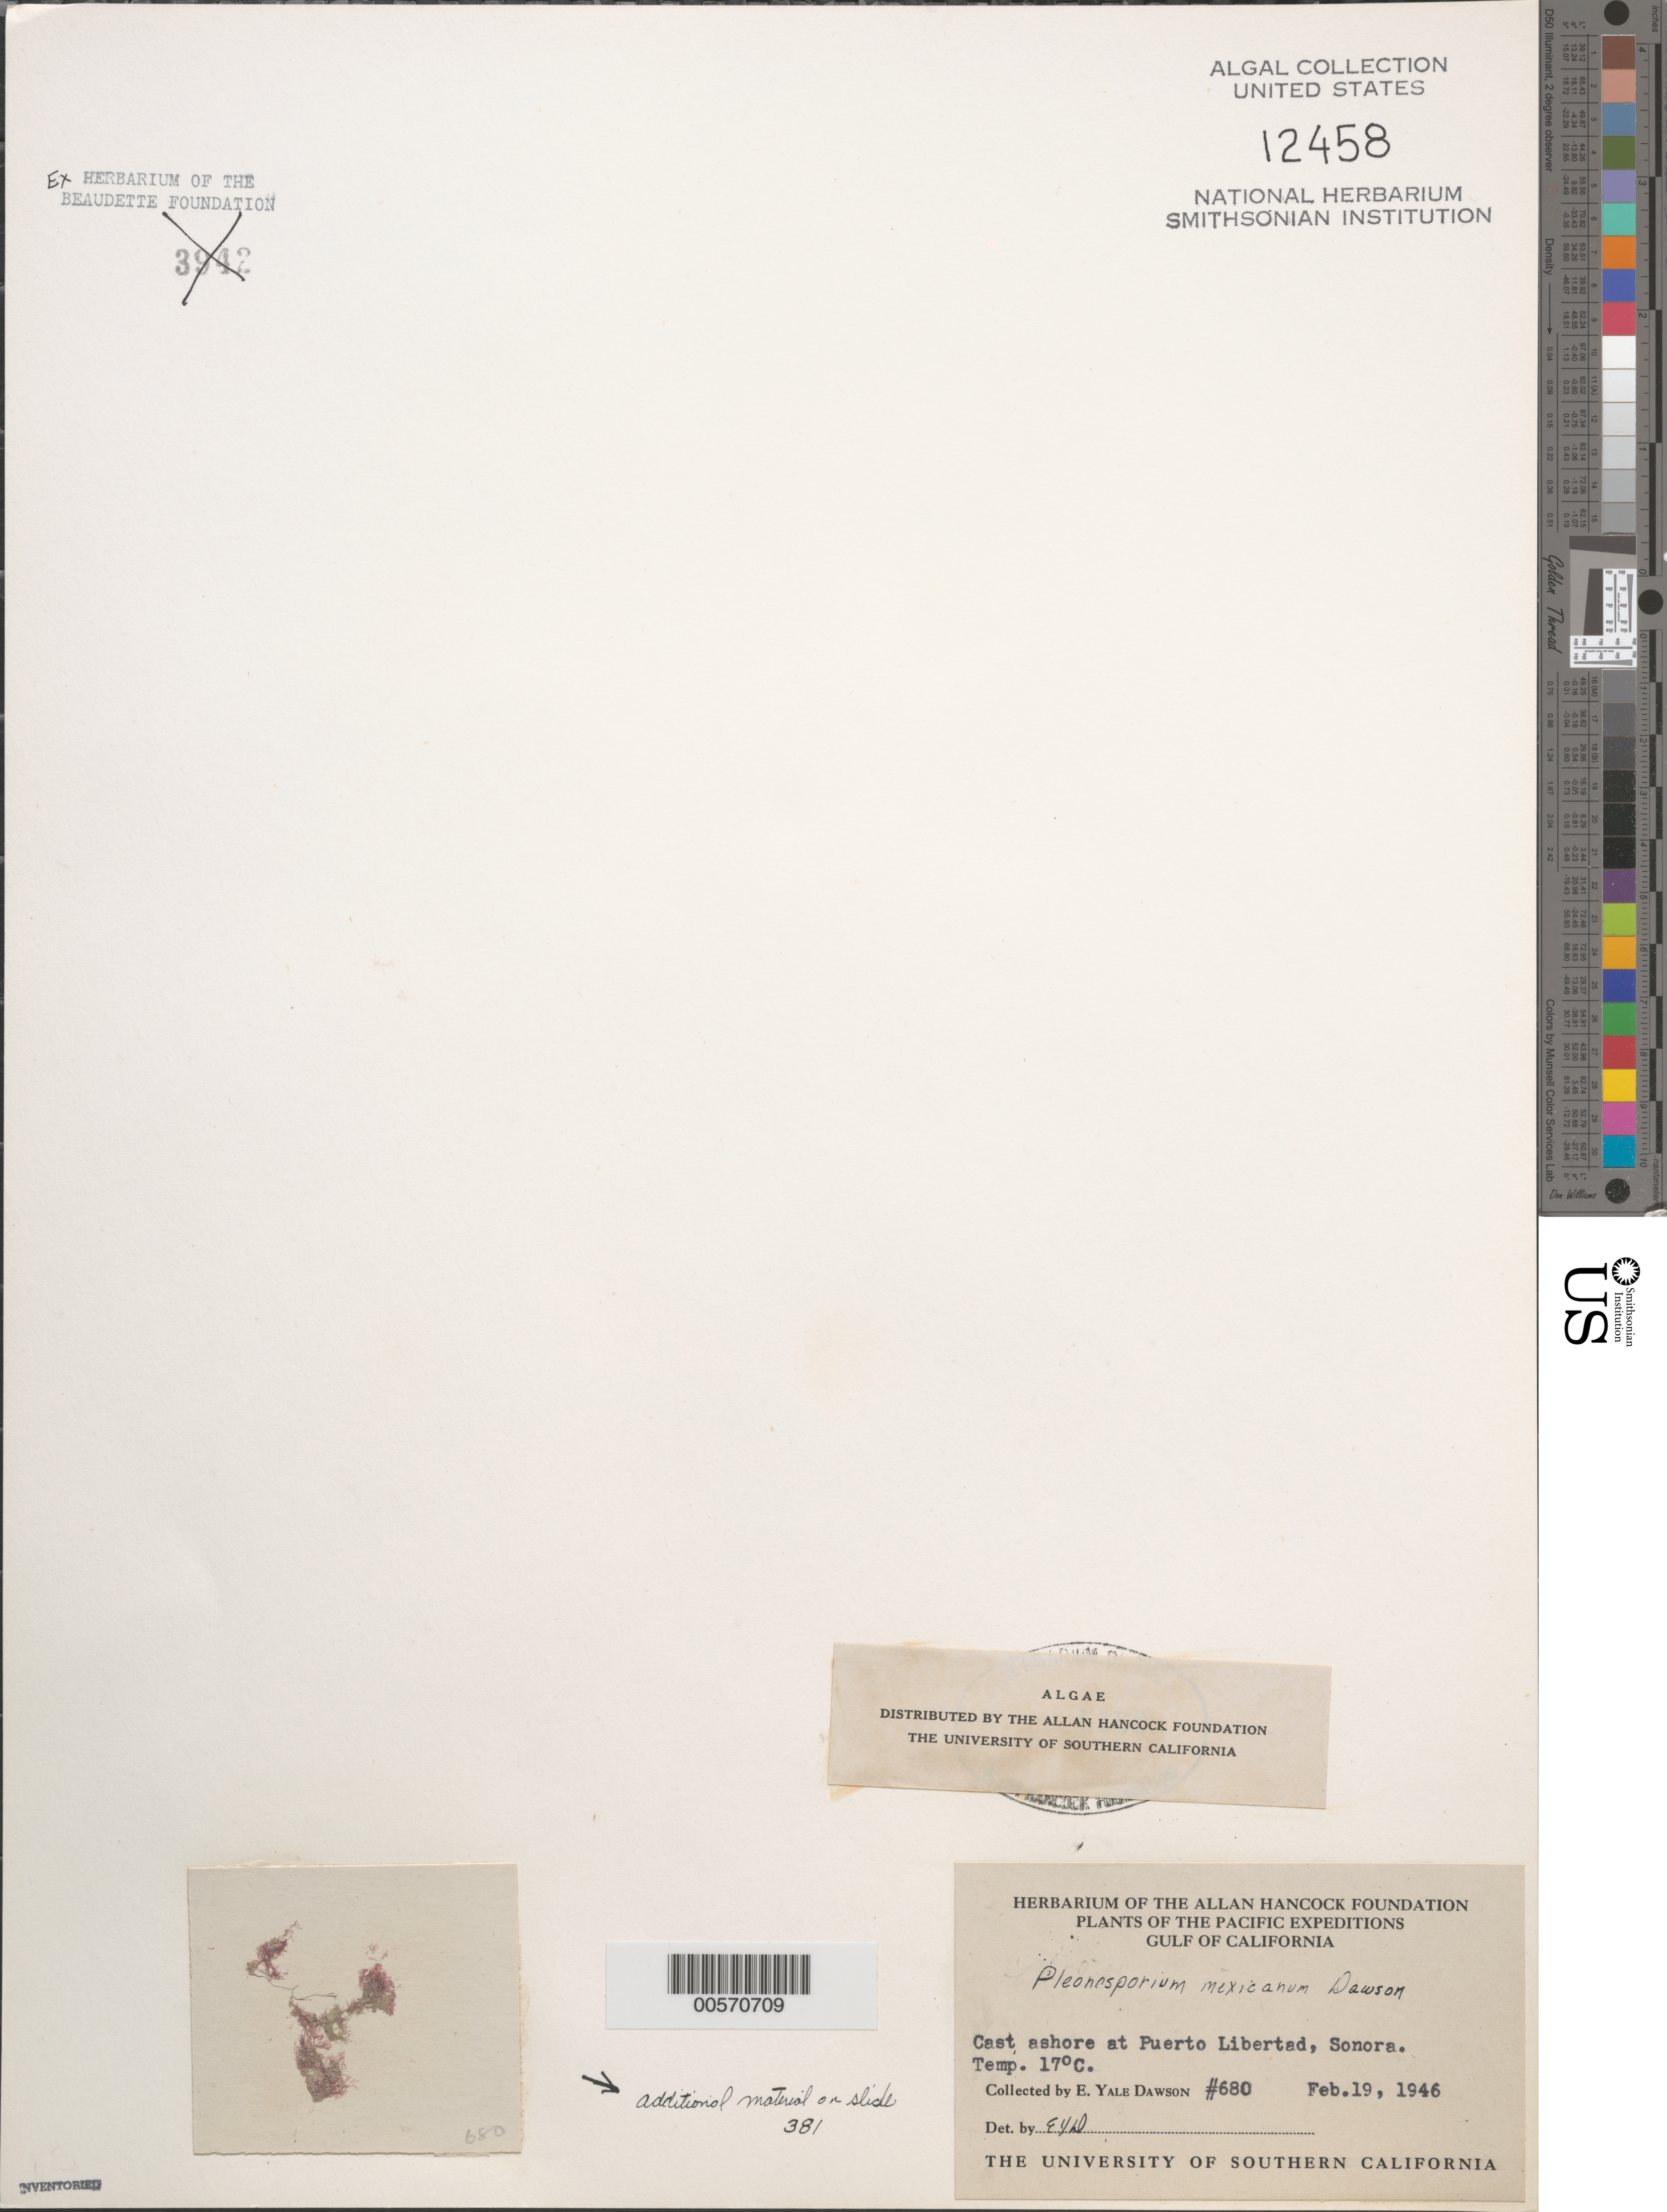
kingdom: Plantae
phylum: Rhodophyta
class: Florideophyceae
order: Ceramiales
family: Wrangeliaceae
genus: Pleonosporium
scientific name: Pleonosporium mexicanum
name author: E.Y. Dawson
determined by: Dawson, E. Y.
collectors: E. Y. Dawson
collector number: EYD 680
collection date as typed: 19 Feb 1946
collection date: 1946-02-19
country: Mexico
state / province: Sonora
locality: Puerto Libertad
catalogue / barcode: US 12458